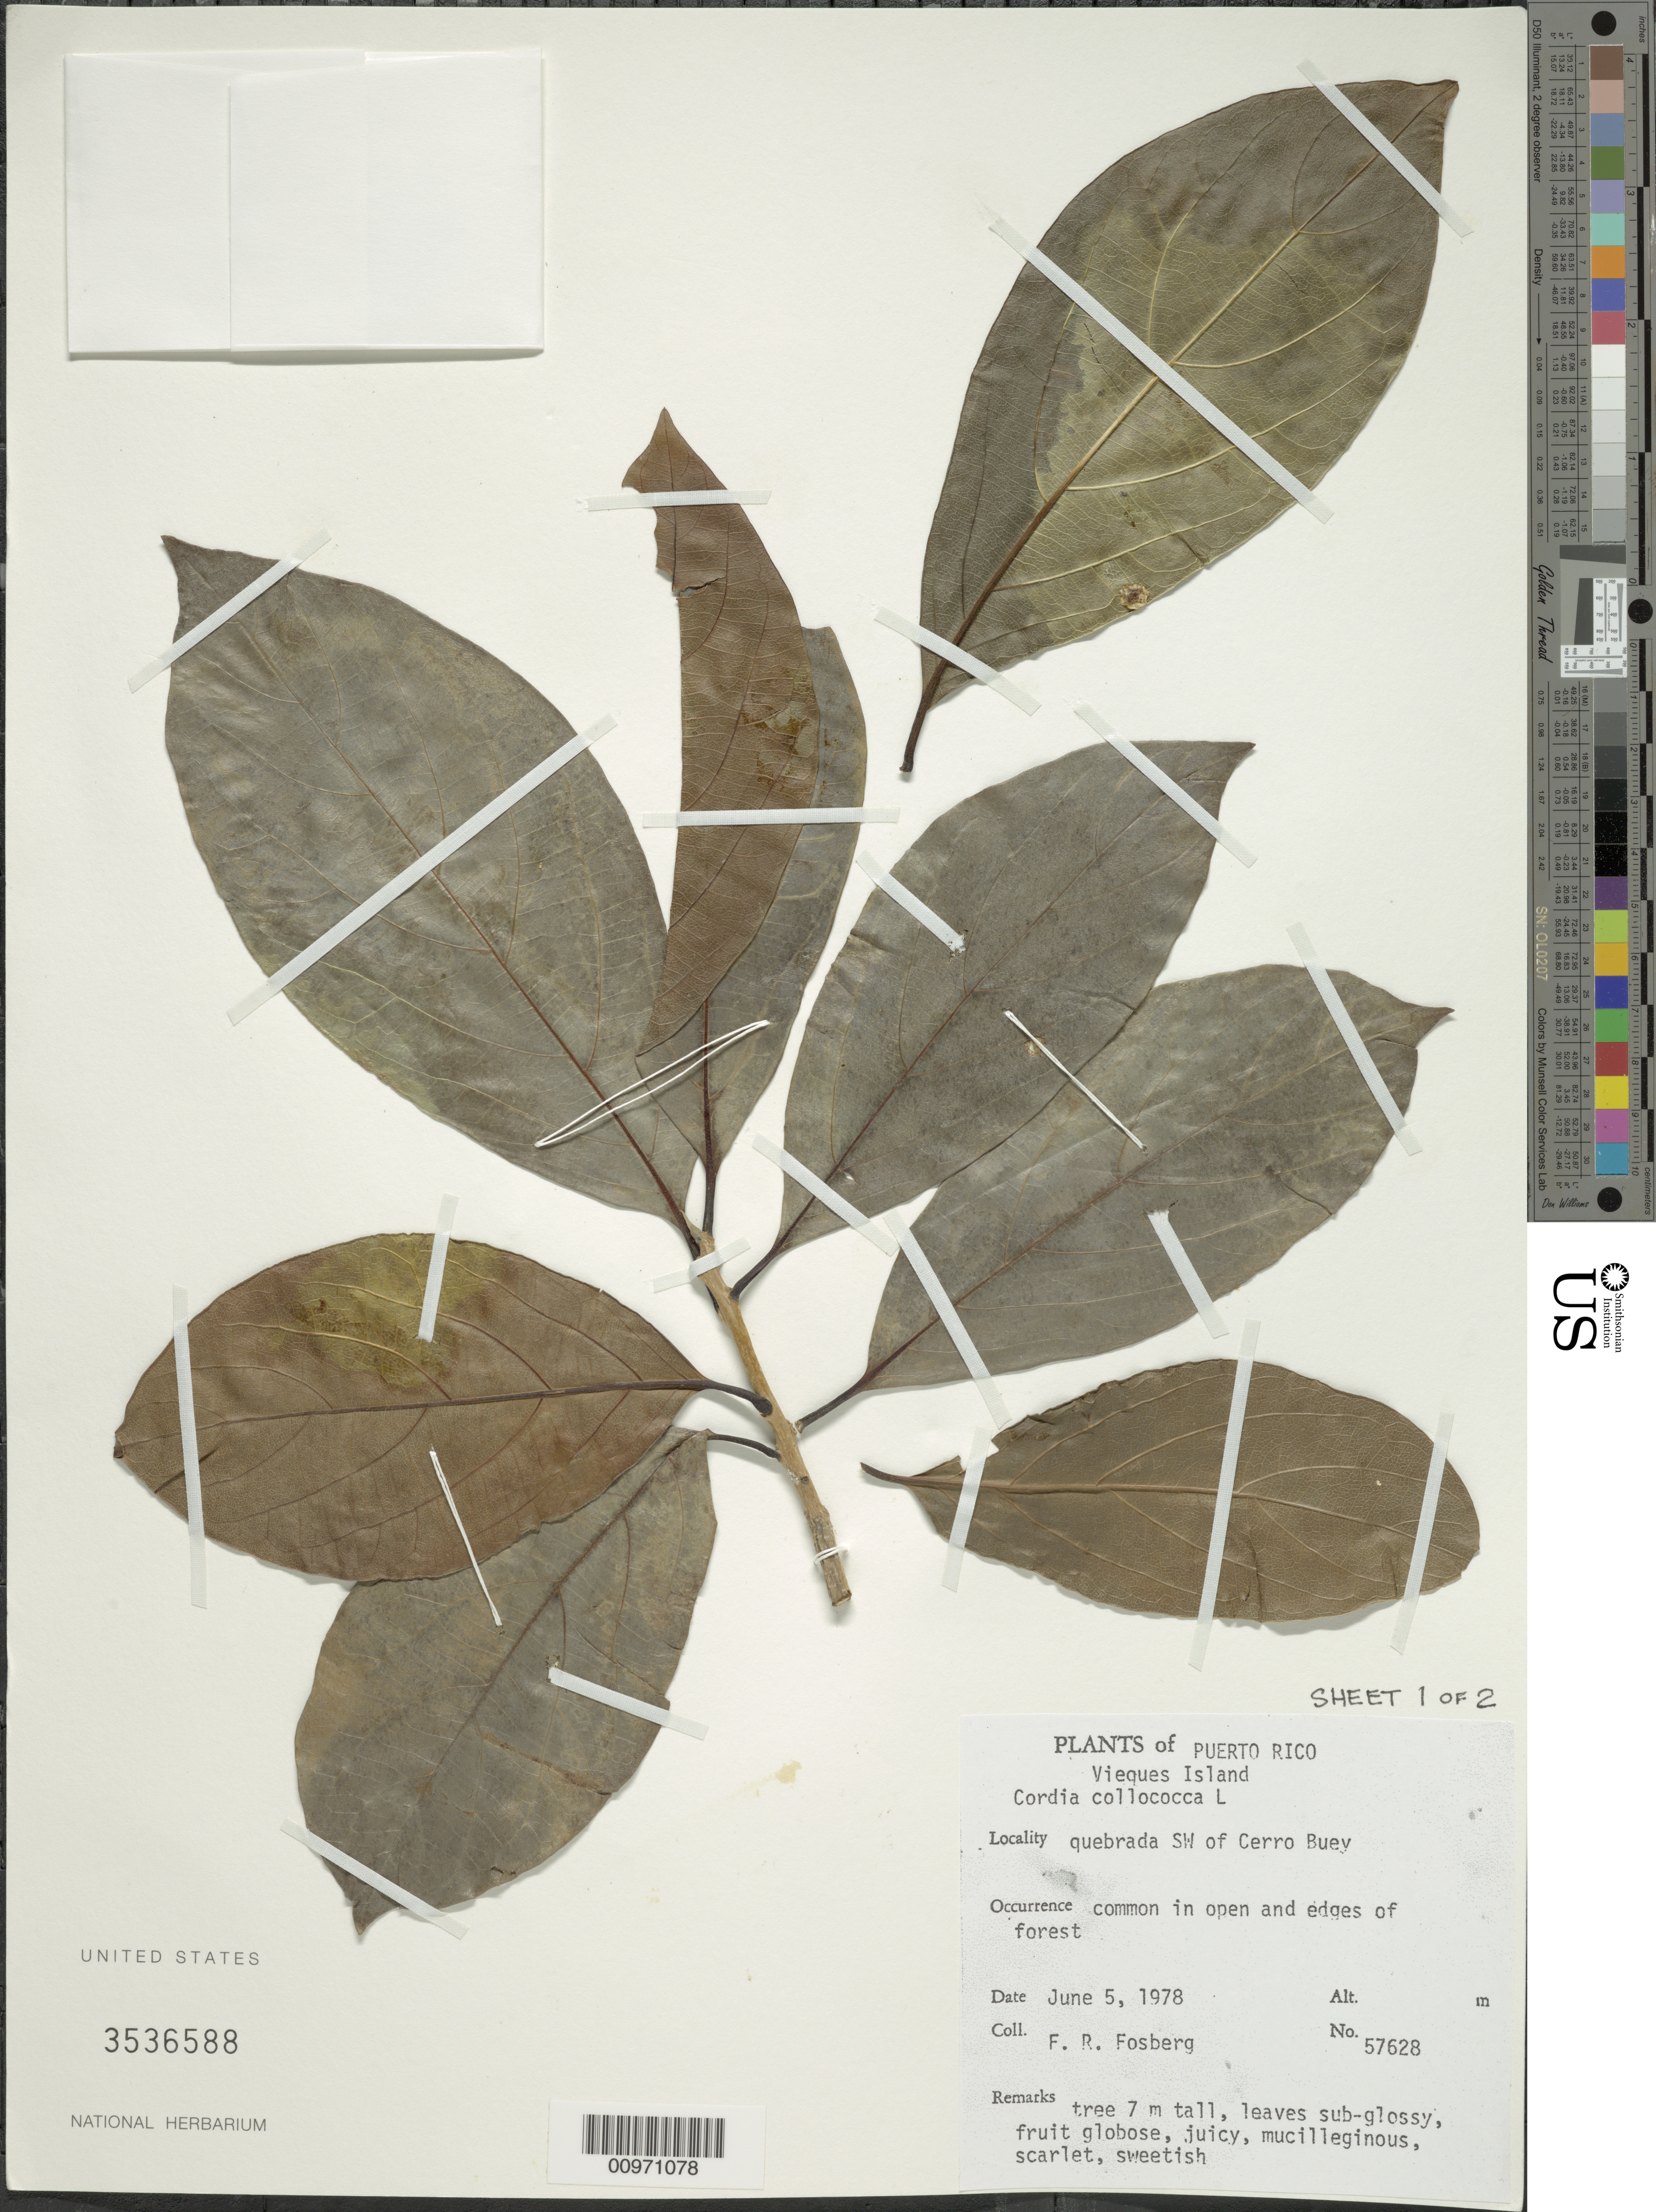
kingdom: Plantae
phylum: Tracheophyta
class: Magnoliopsida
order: Boraginales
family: Cordiaceae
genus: Cordia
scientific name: Cordia collococca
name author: L.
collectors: F. R. Fosberg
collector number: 57628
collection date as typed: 05 Jun 1978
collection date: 1978-06-05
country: Puerto Rico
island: Vieques I.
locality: Quebrada SW of Cerro Buey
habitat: In open and edges of forest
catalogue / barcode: US 3536588